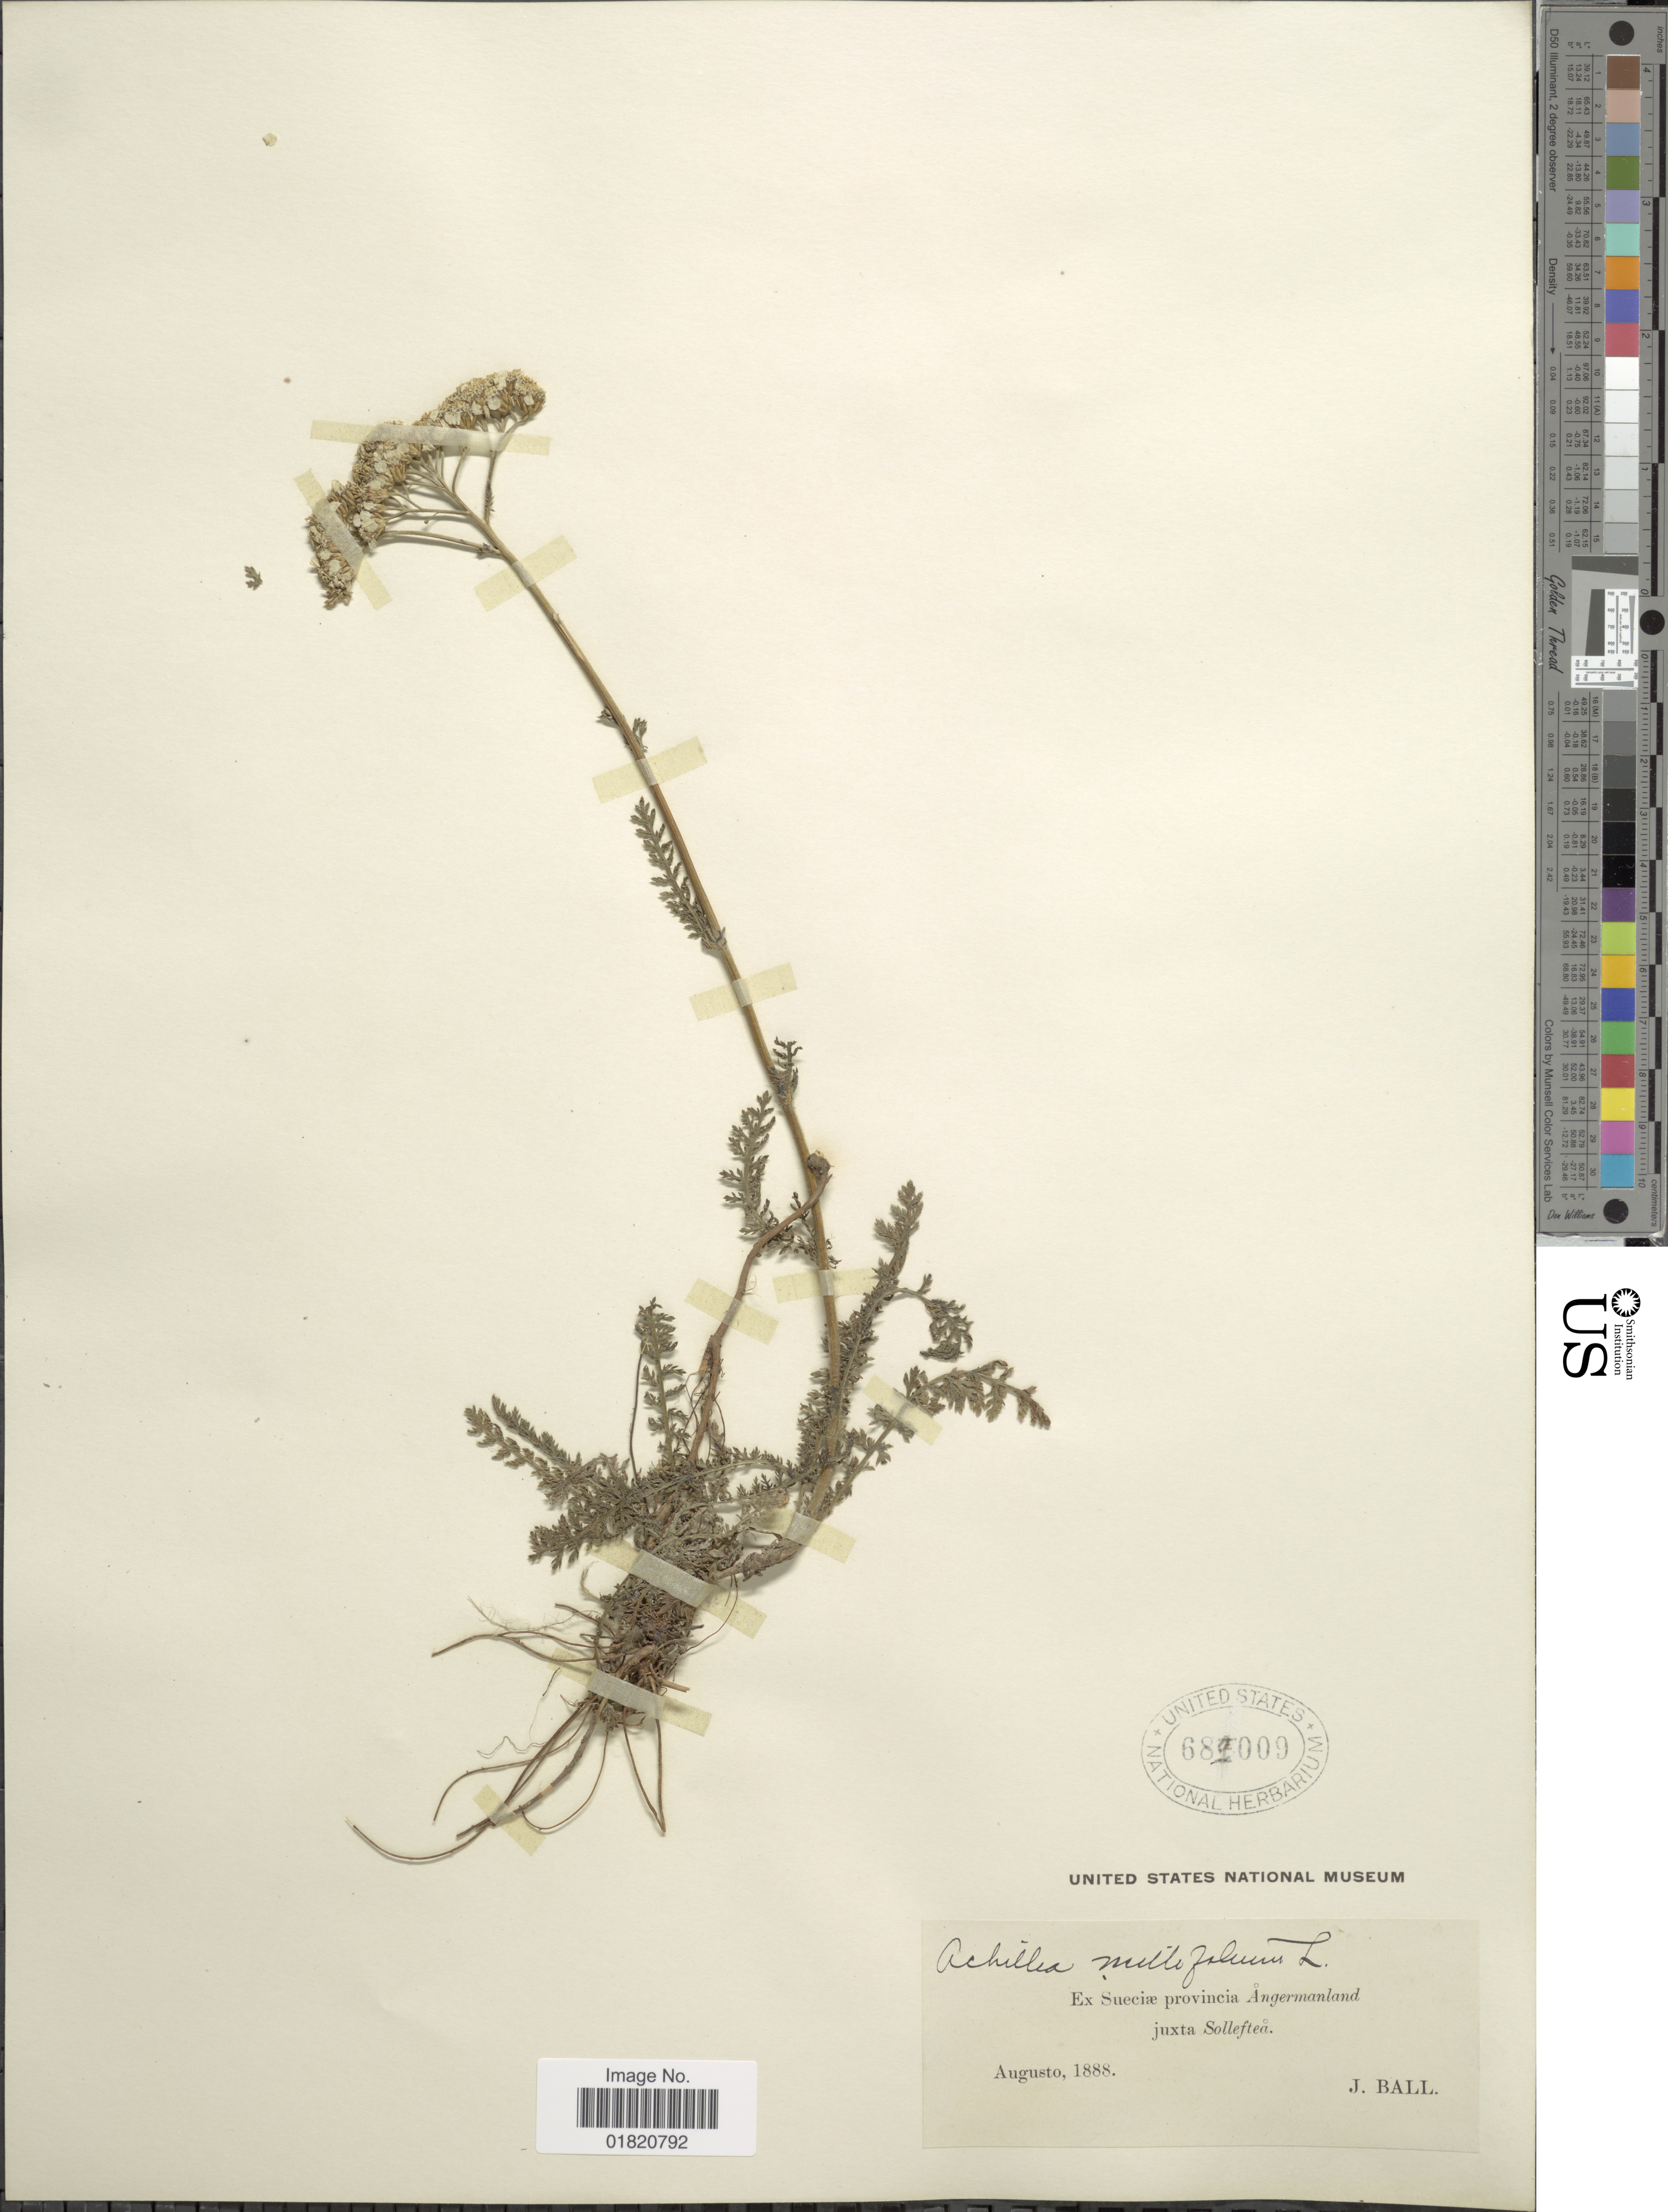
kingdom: Plantae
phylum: Tracheophyta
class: Magnoliopsida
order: Asterales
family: Asteraceae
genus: Achillea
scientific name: Achillea millefolium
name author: L.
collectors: J. Ball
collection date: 1888-08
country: Sweden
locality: Sueciae provincia Angermanland juxta Solleftea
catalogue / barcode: US 681009